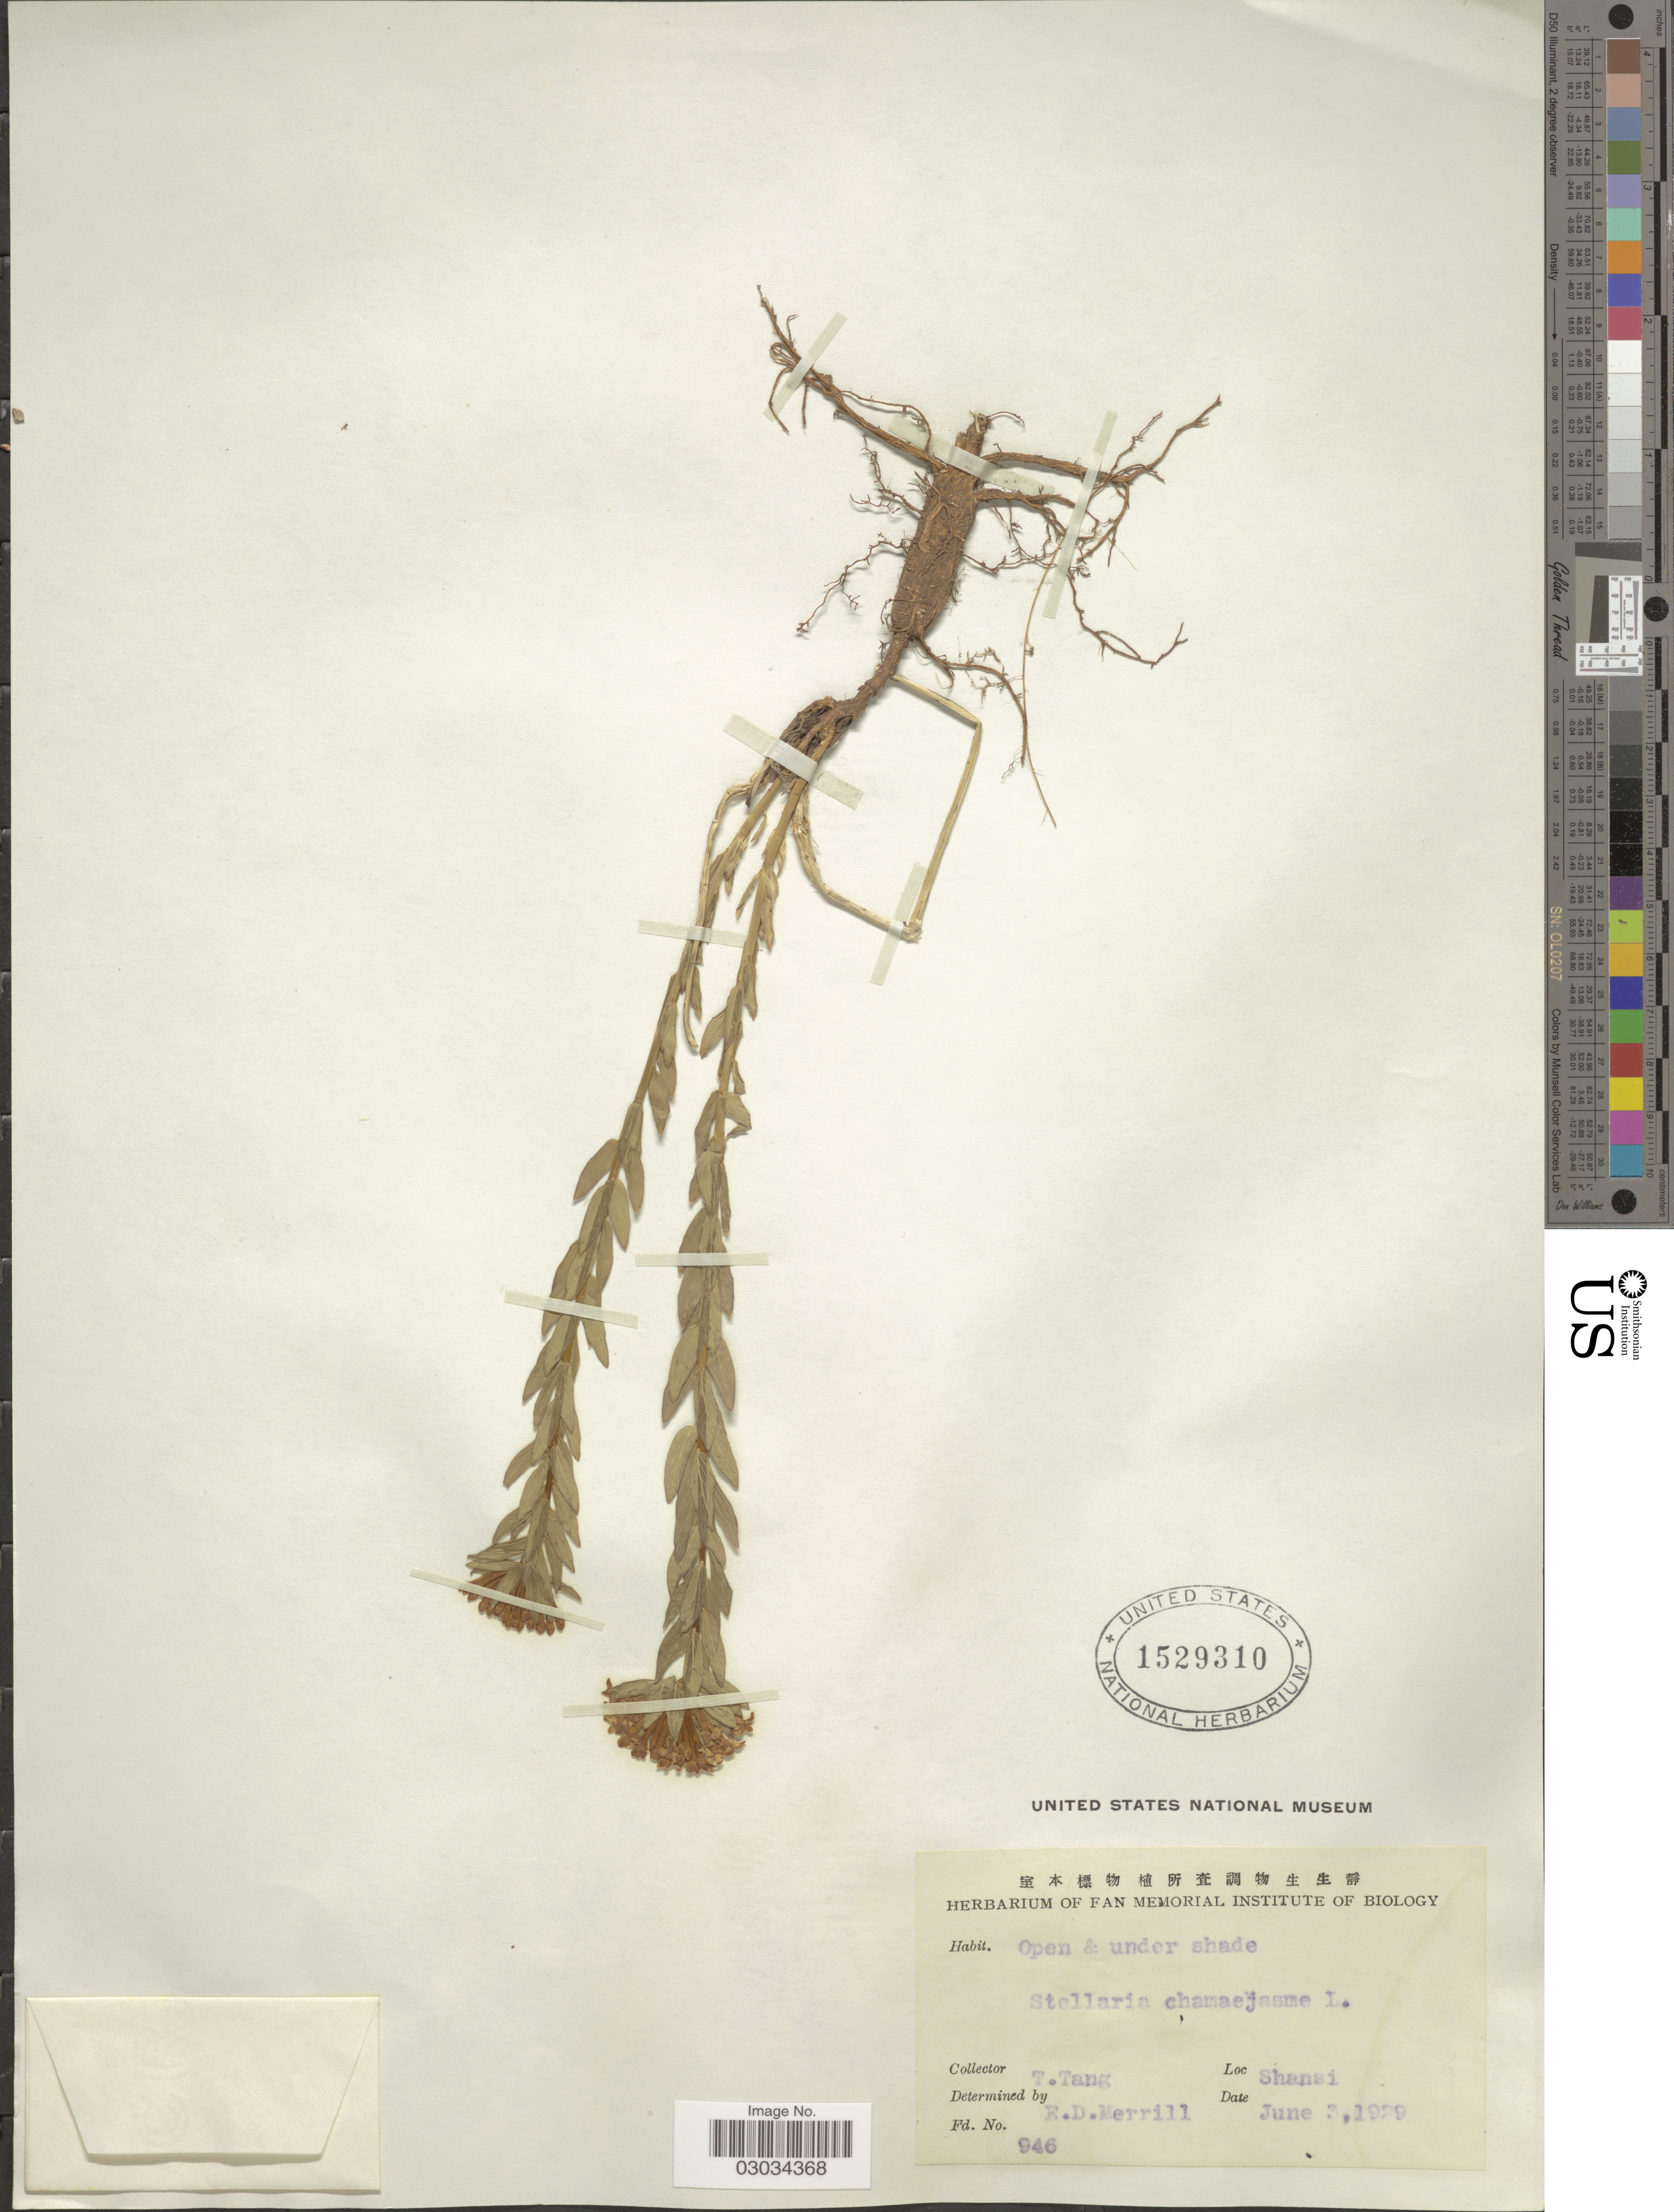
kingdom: Plantae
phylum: Tracheophyta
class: Magnoliopsida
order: Malvales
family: Thymelaeaceae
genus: Stellera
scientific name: Stellera chamaejasme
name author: L.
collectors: T. Tang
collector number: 946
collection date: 1929-06-03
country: China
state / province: Shanxi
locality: Shansi.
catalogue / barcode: US 1529310